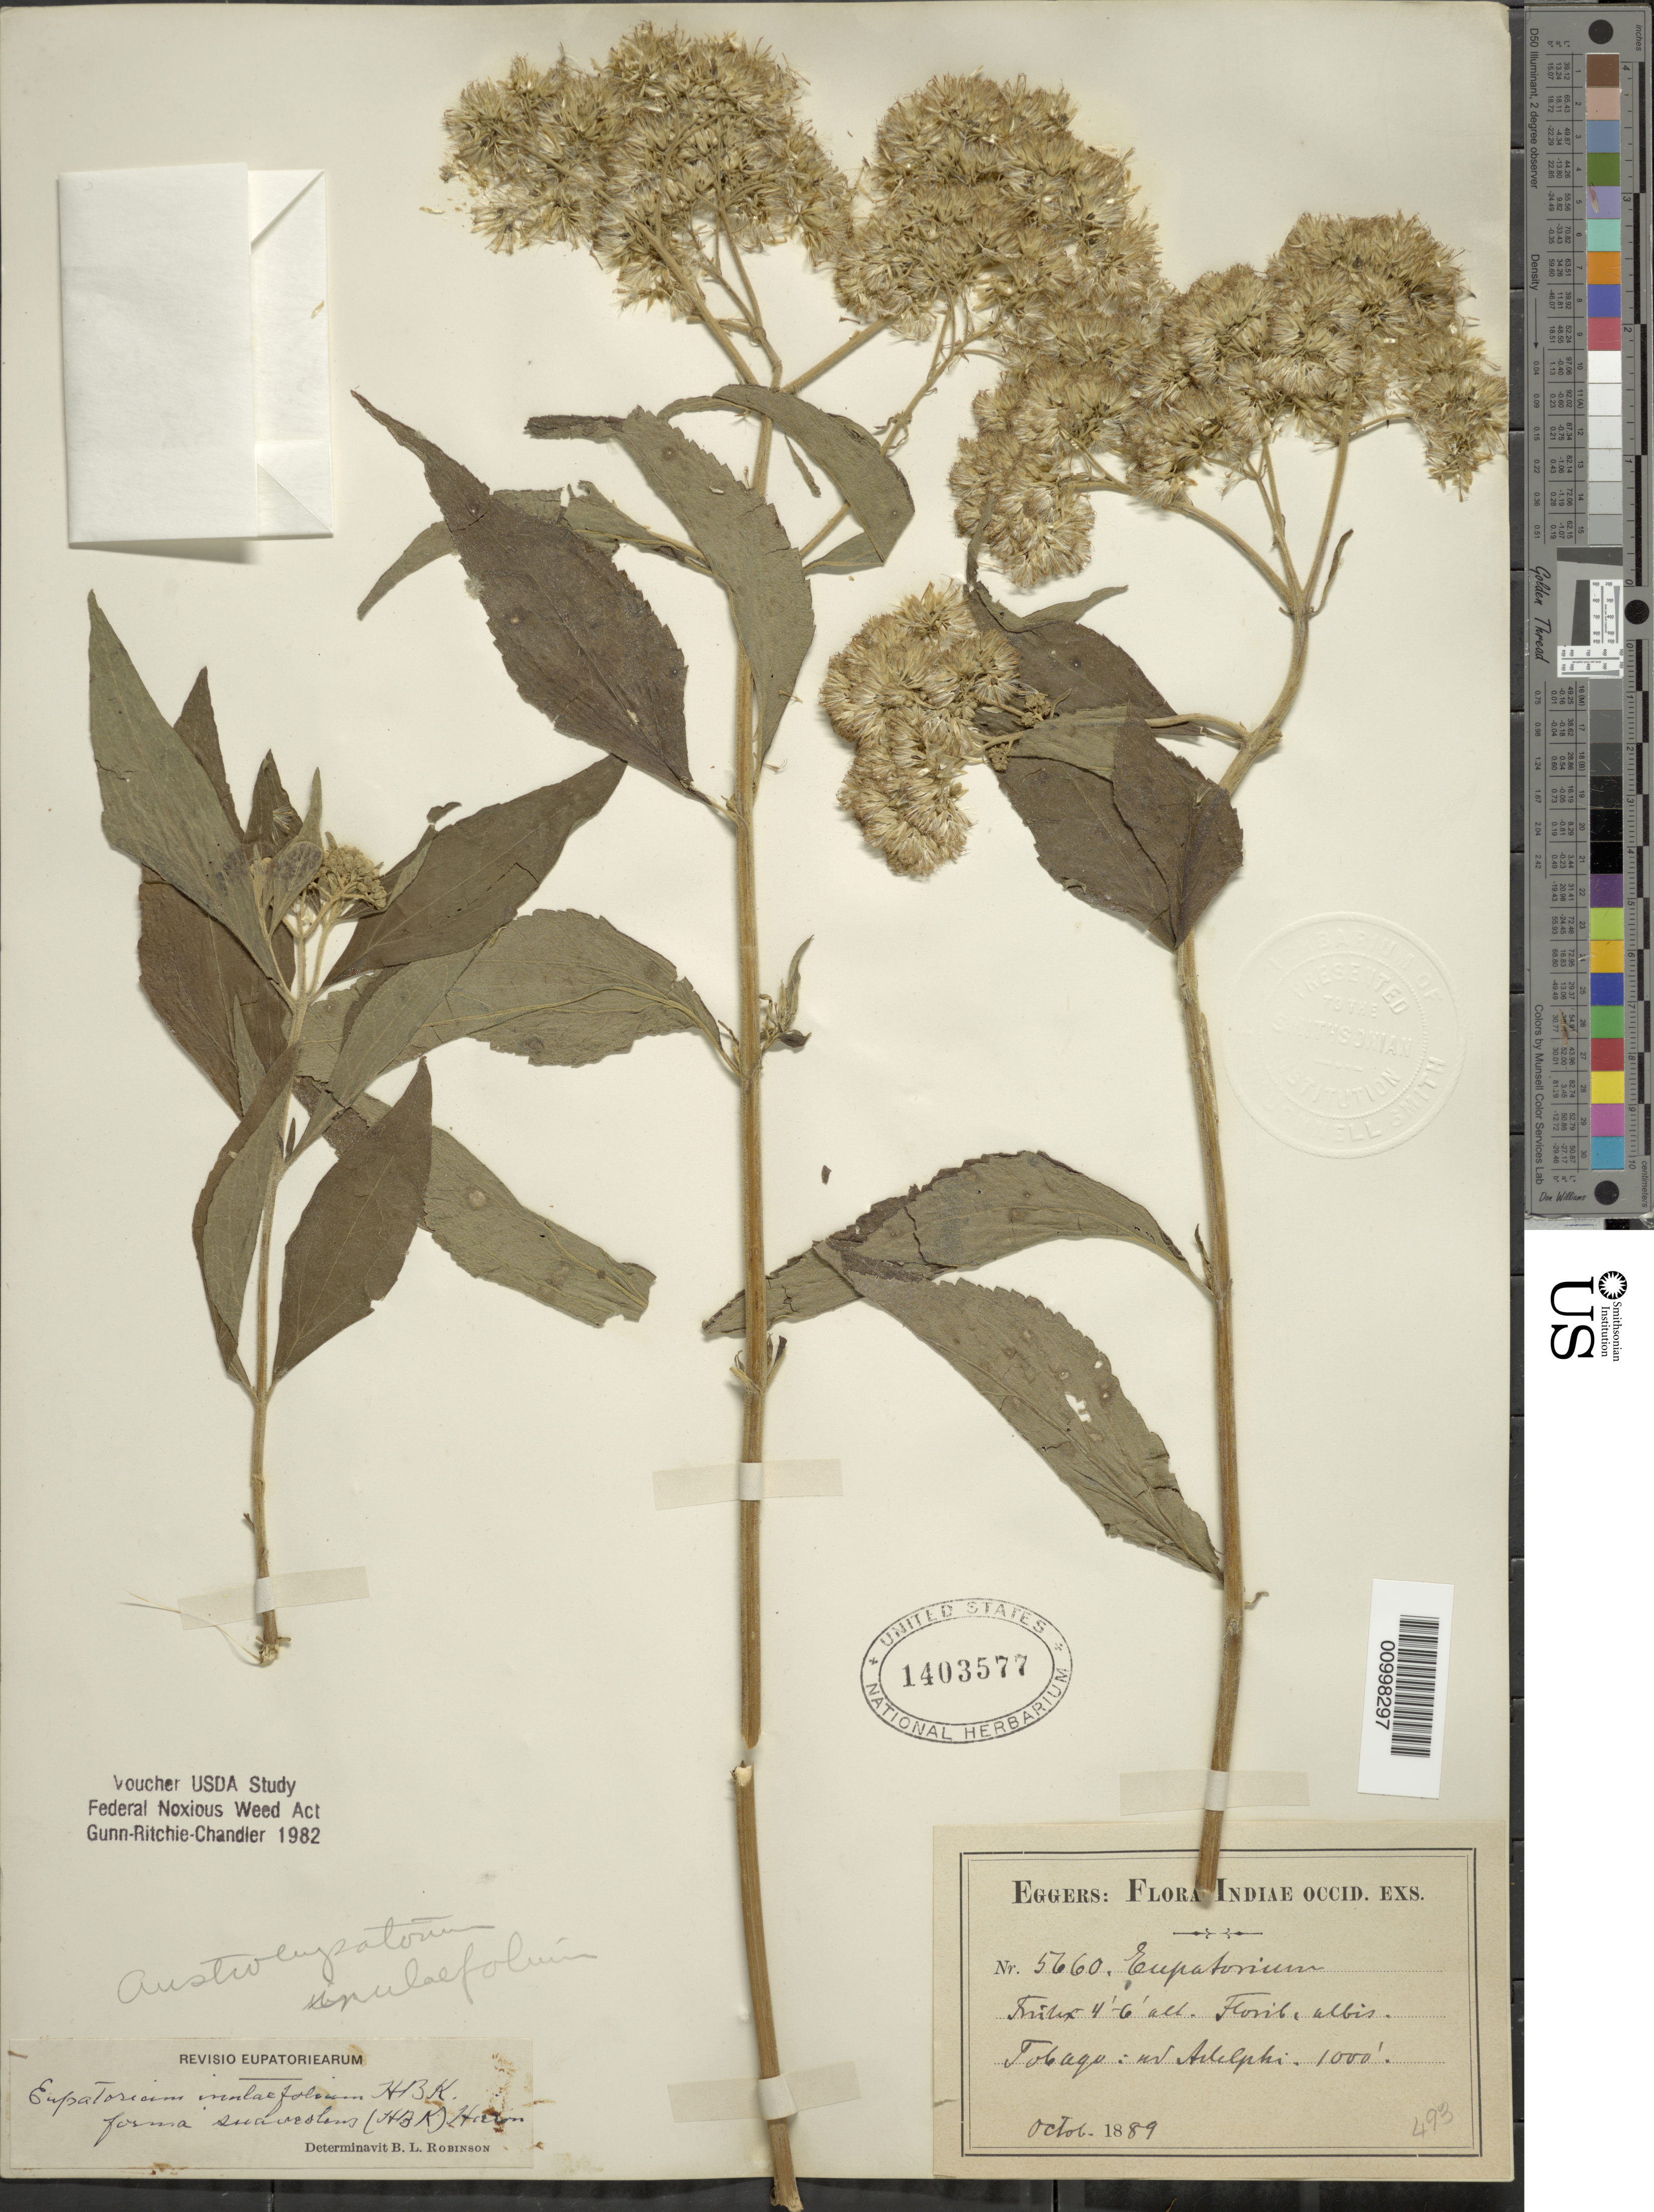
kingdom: Plantae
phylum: Tracheophyta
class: Magnoliopsida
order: Asterales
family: Asteraceae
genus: Austroeupatorium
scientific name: Austroeupatorium inulaefolium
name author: (Kunth) R.M. King & H. Rob.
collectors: H. F. A. von Eggers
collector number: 5660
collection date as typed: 01 Oct 1889 to 31 Oct 1889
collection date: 1889-10-01/1889-10-31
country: Trinidad and Tobago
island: Tobago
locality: Adelphi.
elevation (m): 305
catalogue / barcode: US 1403577